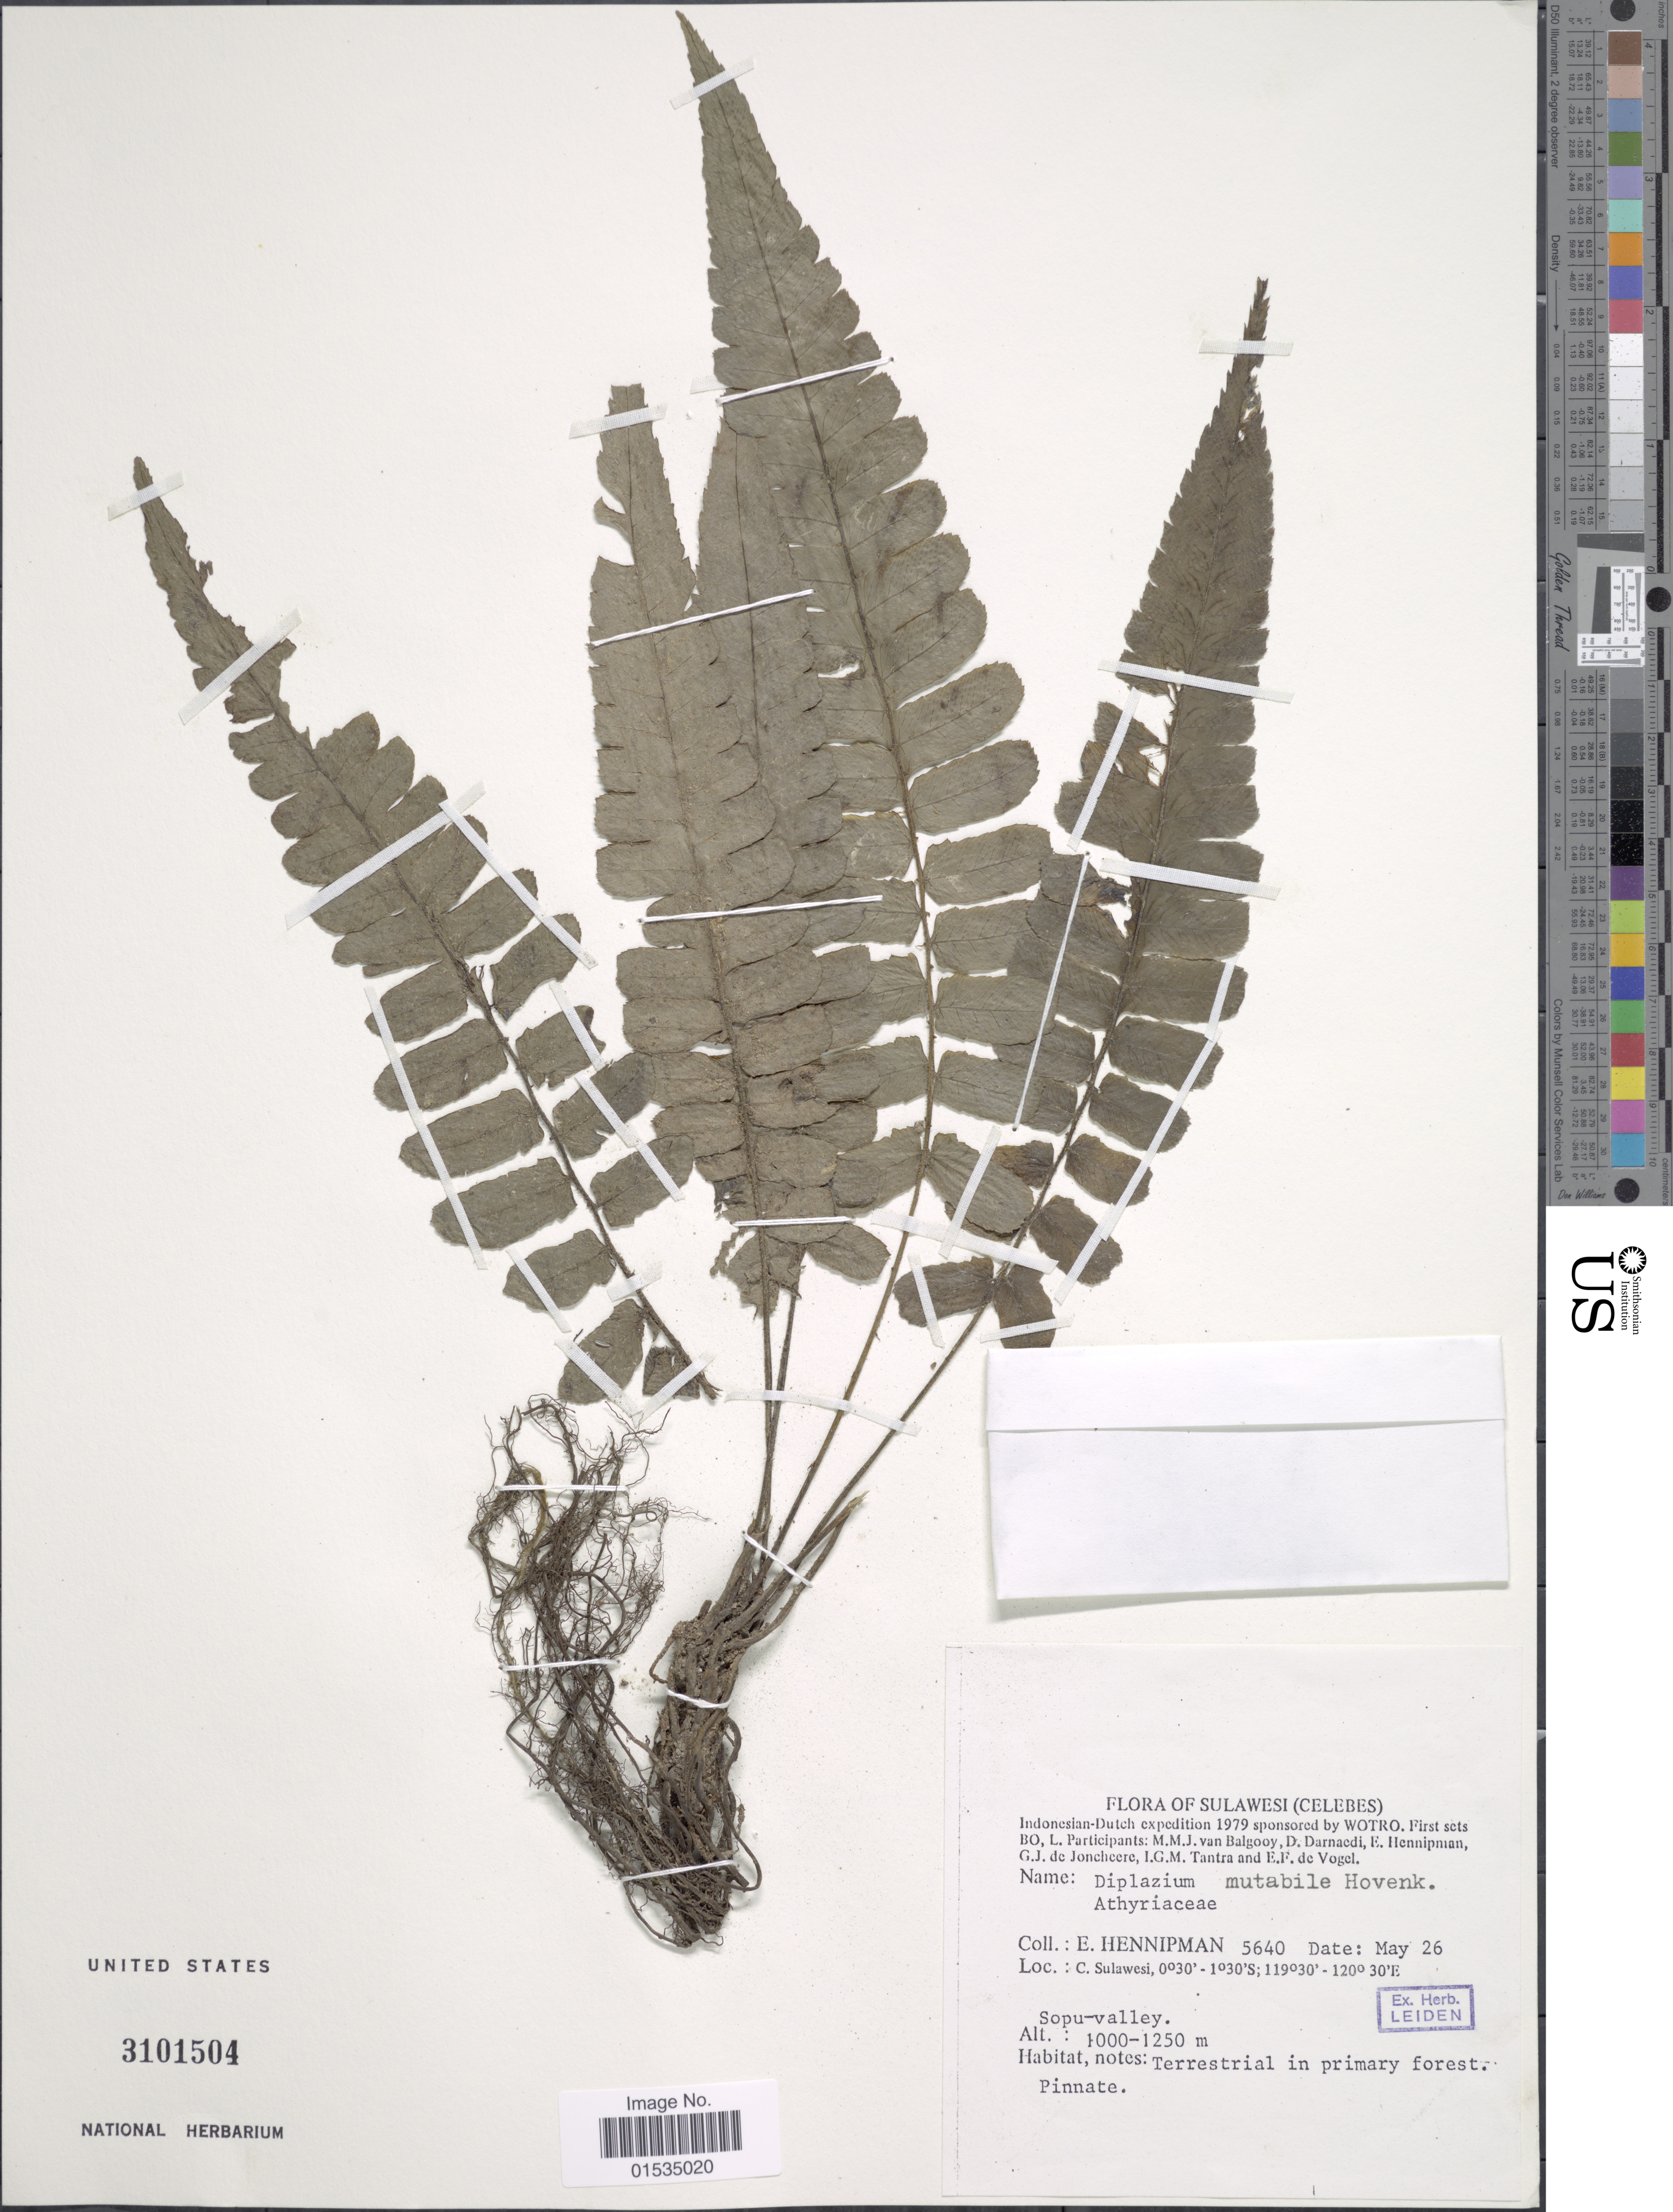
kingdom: Plantae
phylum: Tracheophyta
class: Polypodiopsida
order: Polypodiales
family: Athyriaceae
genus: Diplazium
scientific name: Diplazium mutabile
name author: Hovenkamp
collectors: E. Hennipman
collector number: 5640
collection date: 1979-05-26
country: Indonesia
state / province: Sulawesi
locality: Indonesian-Dutch Expedition, Celebes, C. Sulawesi, Sopu-valley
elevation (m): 1000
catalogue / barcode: US 310154